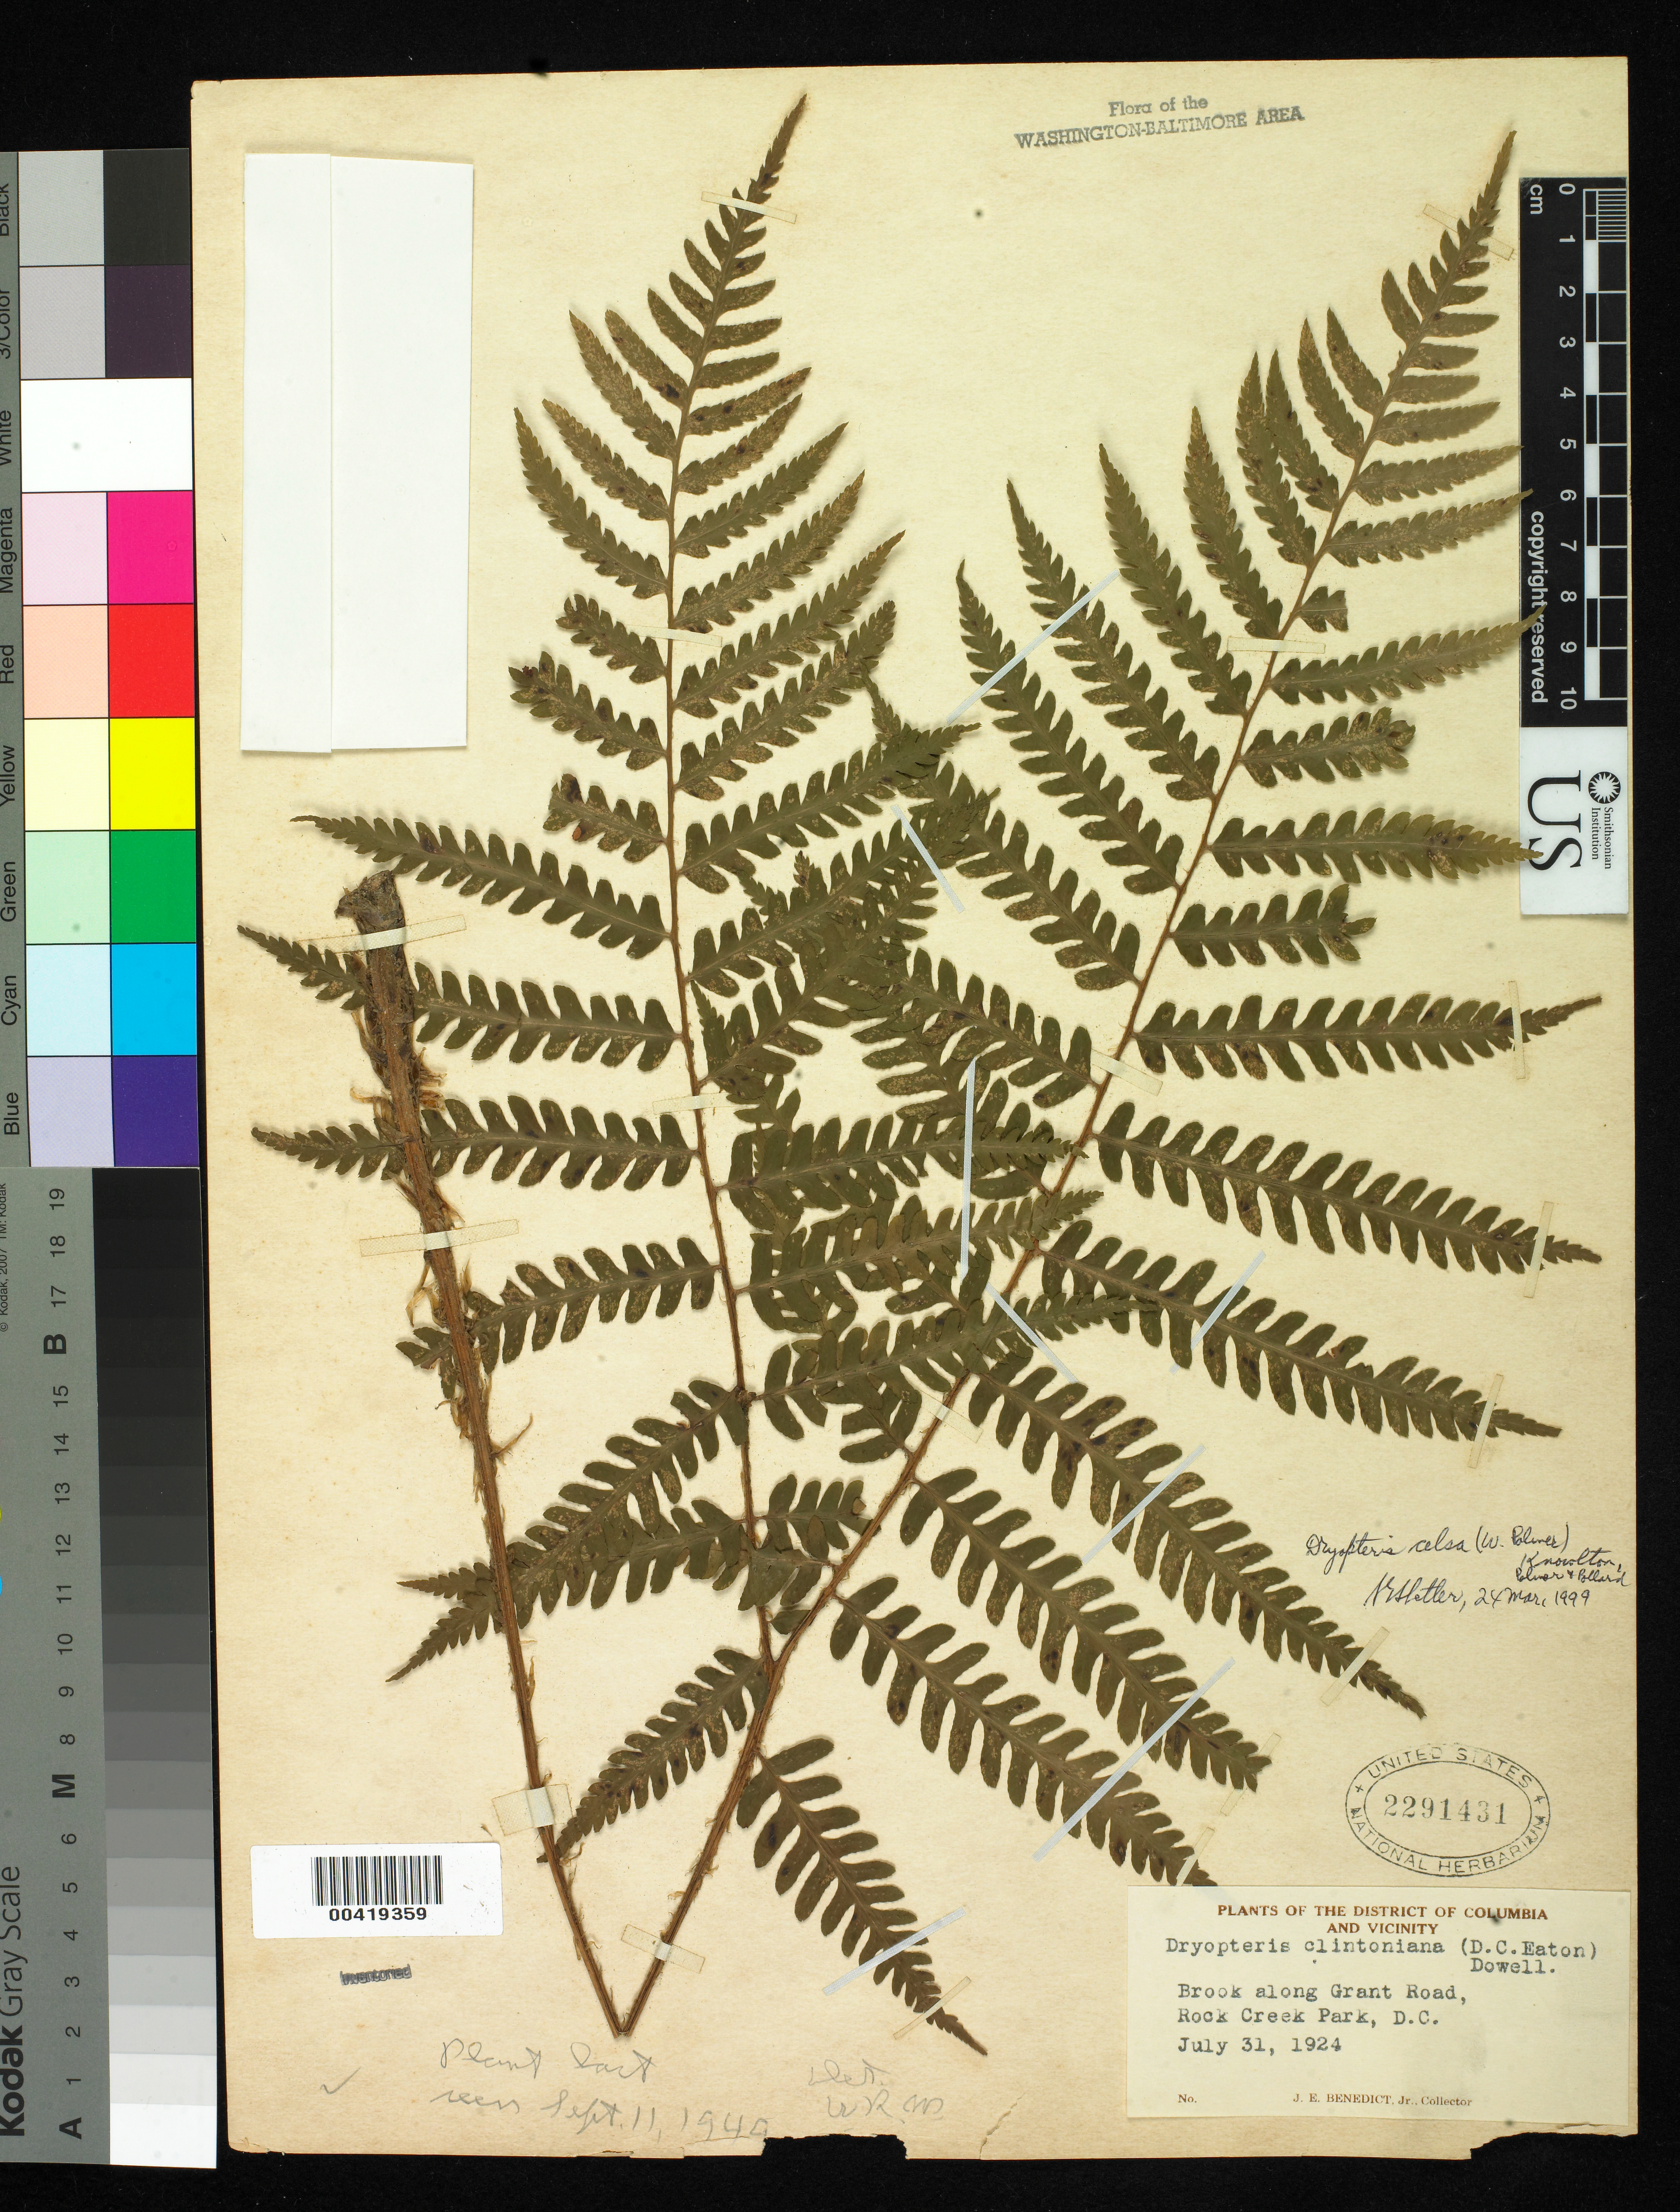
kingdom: Plantae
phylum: Tracheophyta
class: Polypodiopsida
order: Polypodiales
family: Dryopteridaceae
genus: Dryopteris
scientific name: Dryopteris celsa (W. Palmer) Knowlt., W. Palmer & C.L. Pollard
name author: (W. Palmer) Knowlt. et al.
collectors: J. E. Benedict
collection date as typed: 31 Jul 1924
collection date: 1924-07-31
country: United States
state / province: District of Columbia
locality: Grant Rd., Rock Creek Park Rock Creek Park and Vicinity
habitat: Brook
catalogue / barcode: US 2291431